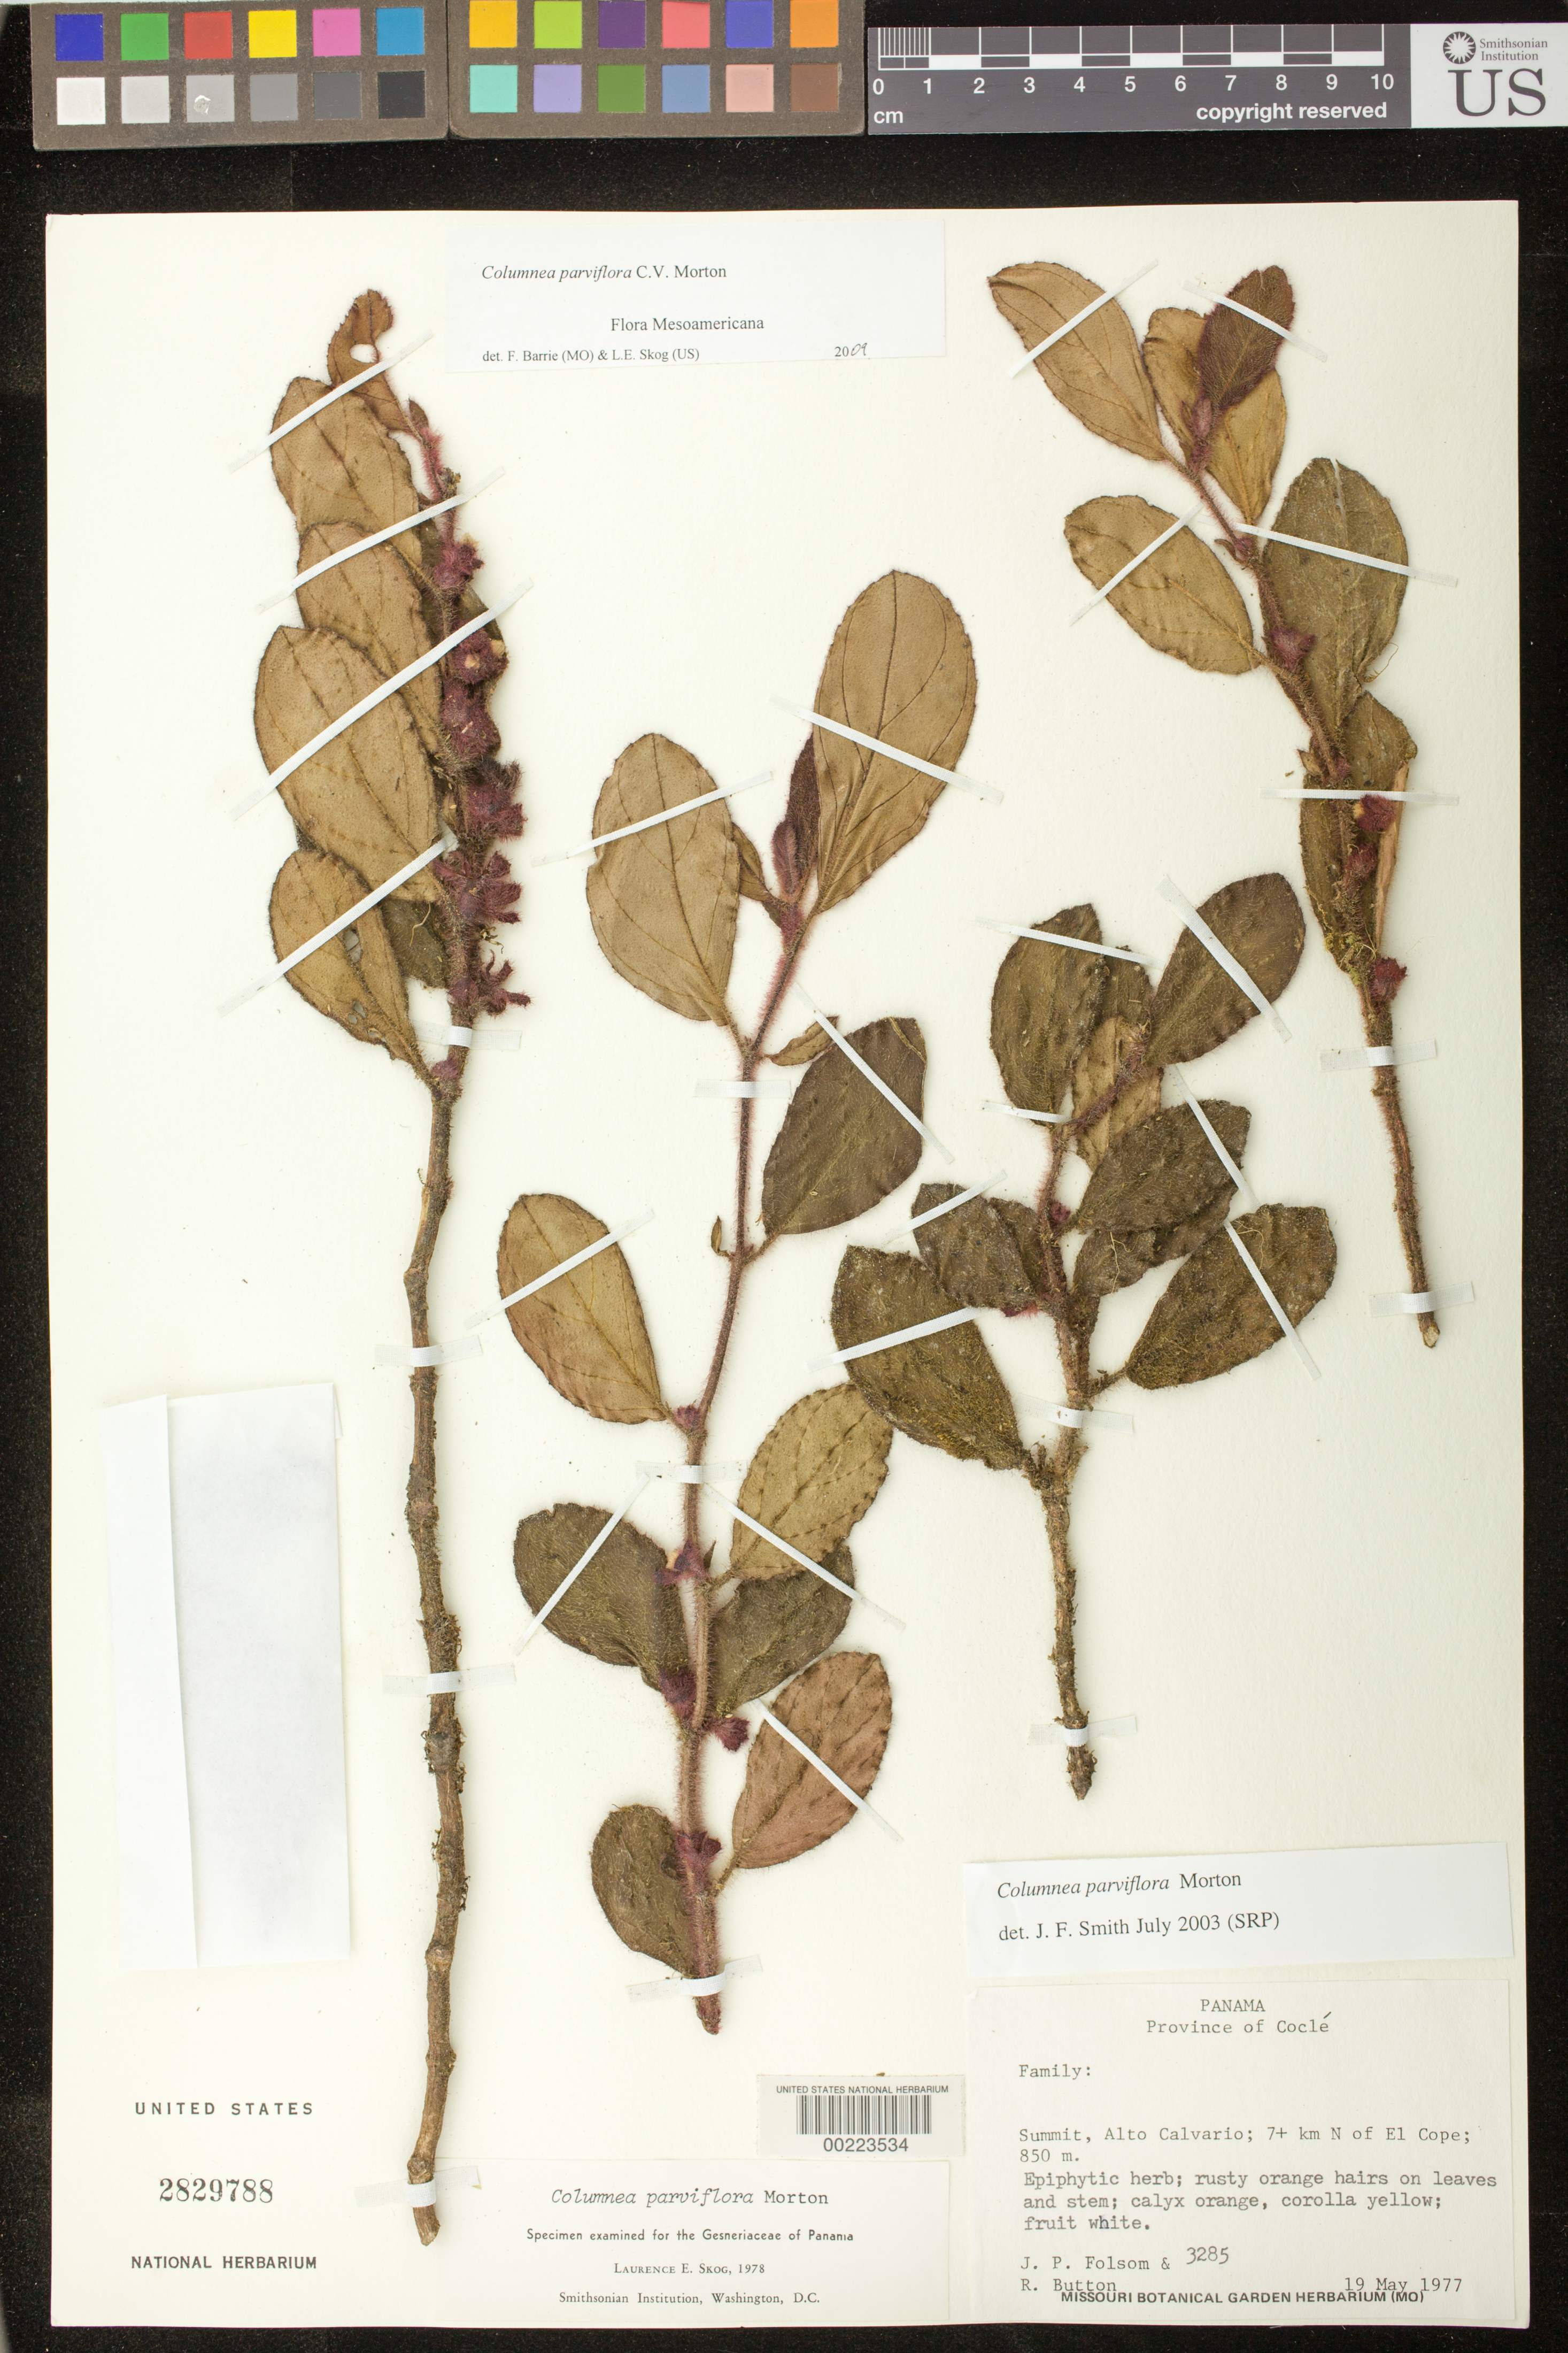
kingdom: Plantae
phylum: Tracheophyta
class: Magnoliopsida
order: Lamiales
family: Gesneriaceae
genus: Columnea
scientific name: Columnea herthae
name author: Mansf.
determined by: Clark, J. L.; Skog, Laurence E.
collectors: J. P. Folsom & R. Button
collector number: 3285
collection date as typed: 19 May 1977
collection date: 1977-05-19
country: Panama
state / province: Coclé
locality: Summit, Alto Calvario, 7+ km N of El Cope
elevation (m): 850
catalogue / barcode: US 2829788